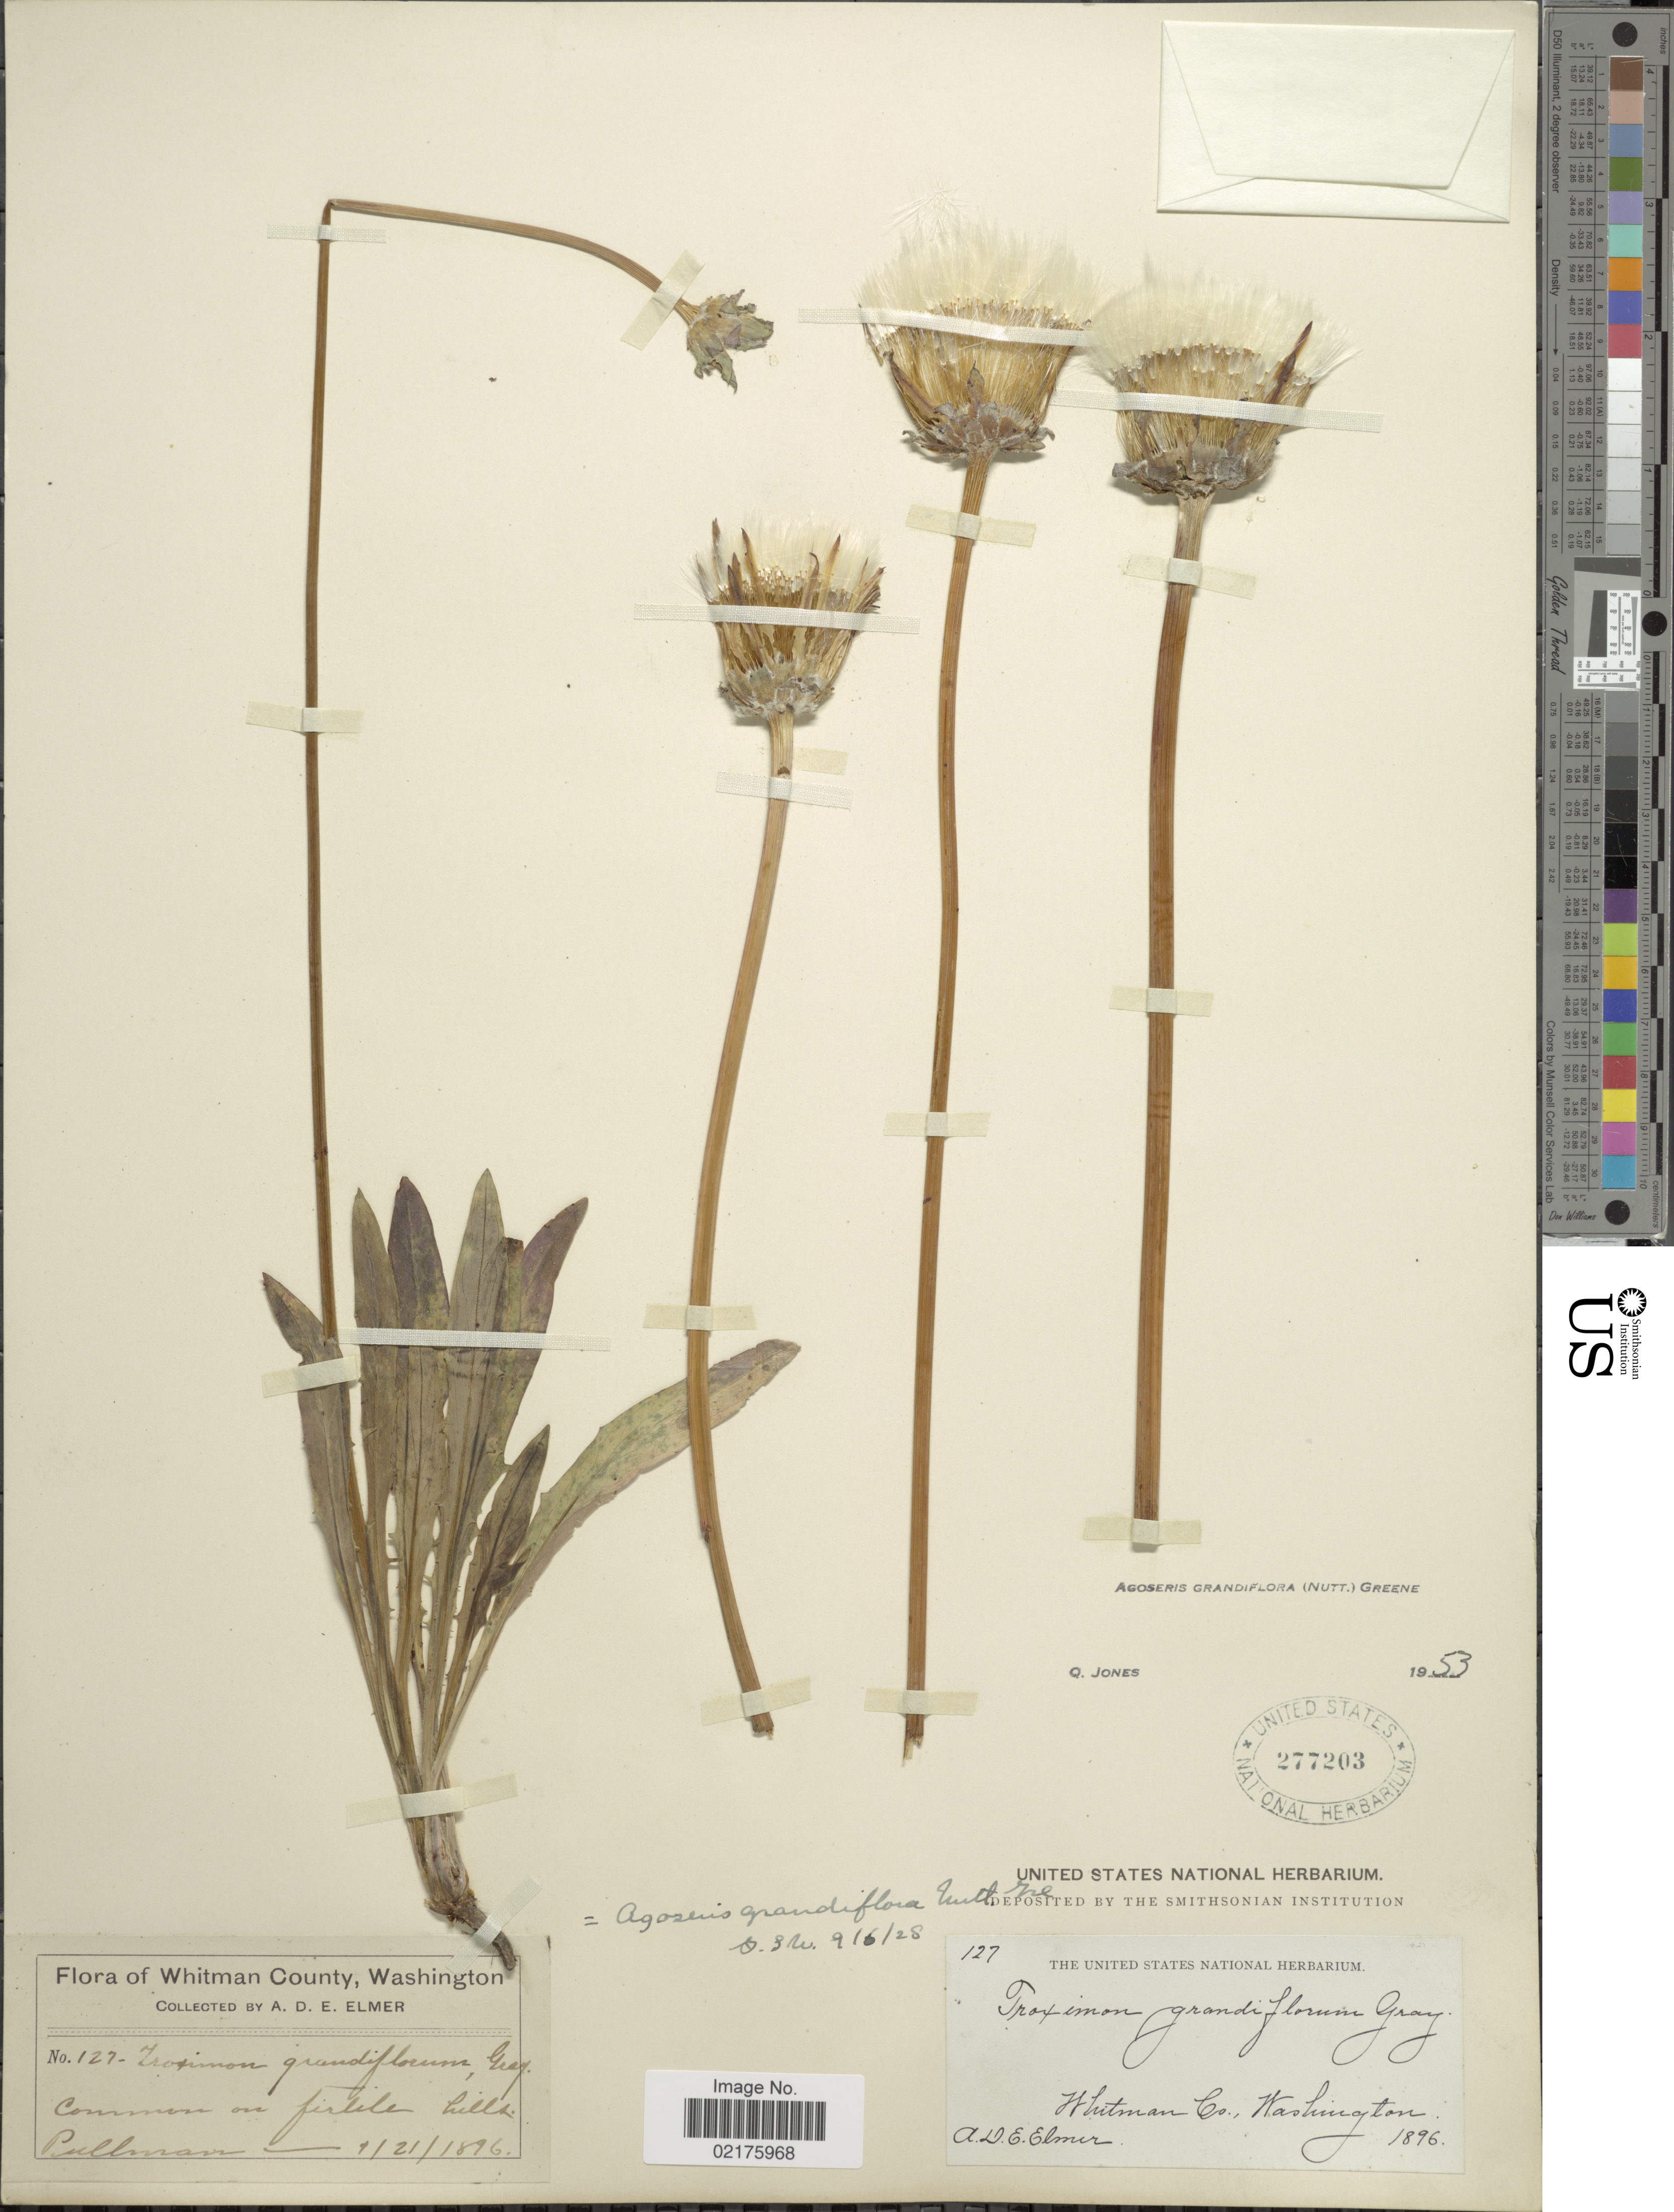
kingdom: Plantae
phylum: Tracheophyta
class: Magnoliopsida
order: Asterales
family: Asteraceae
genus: Agoseris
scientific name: Agoseris grandiflora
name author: (Nutt.) Greene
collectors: A. D. E. Elmer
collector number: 127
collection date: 1896-09-21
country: United States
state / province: Washington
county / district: Whitman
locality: Whitman Co., Pullman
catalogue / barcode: US 277203